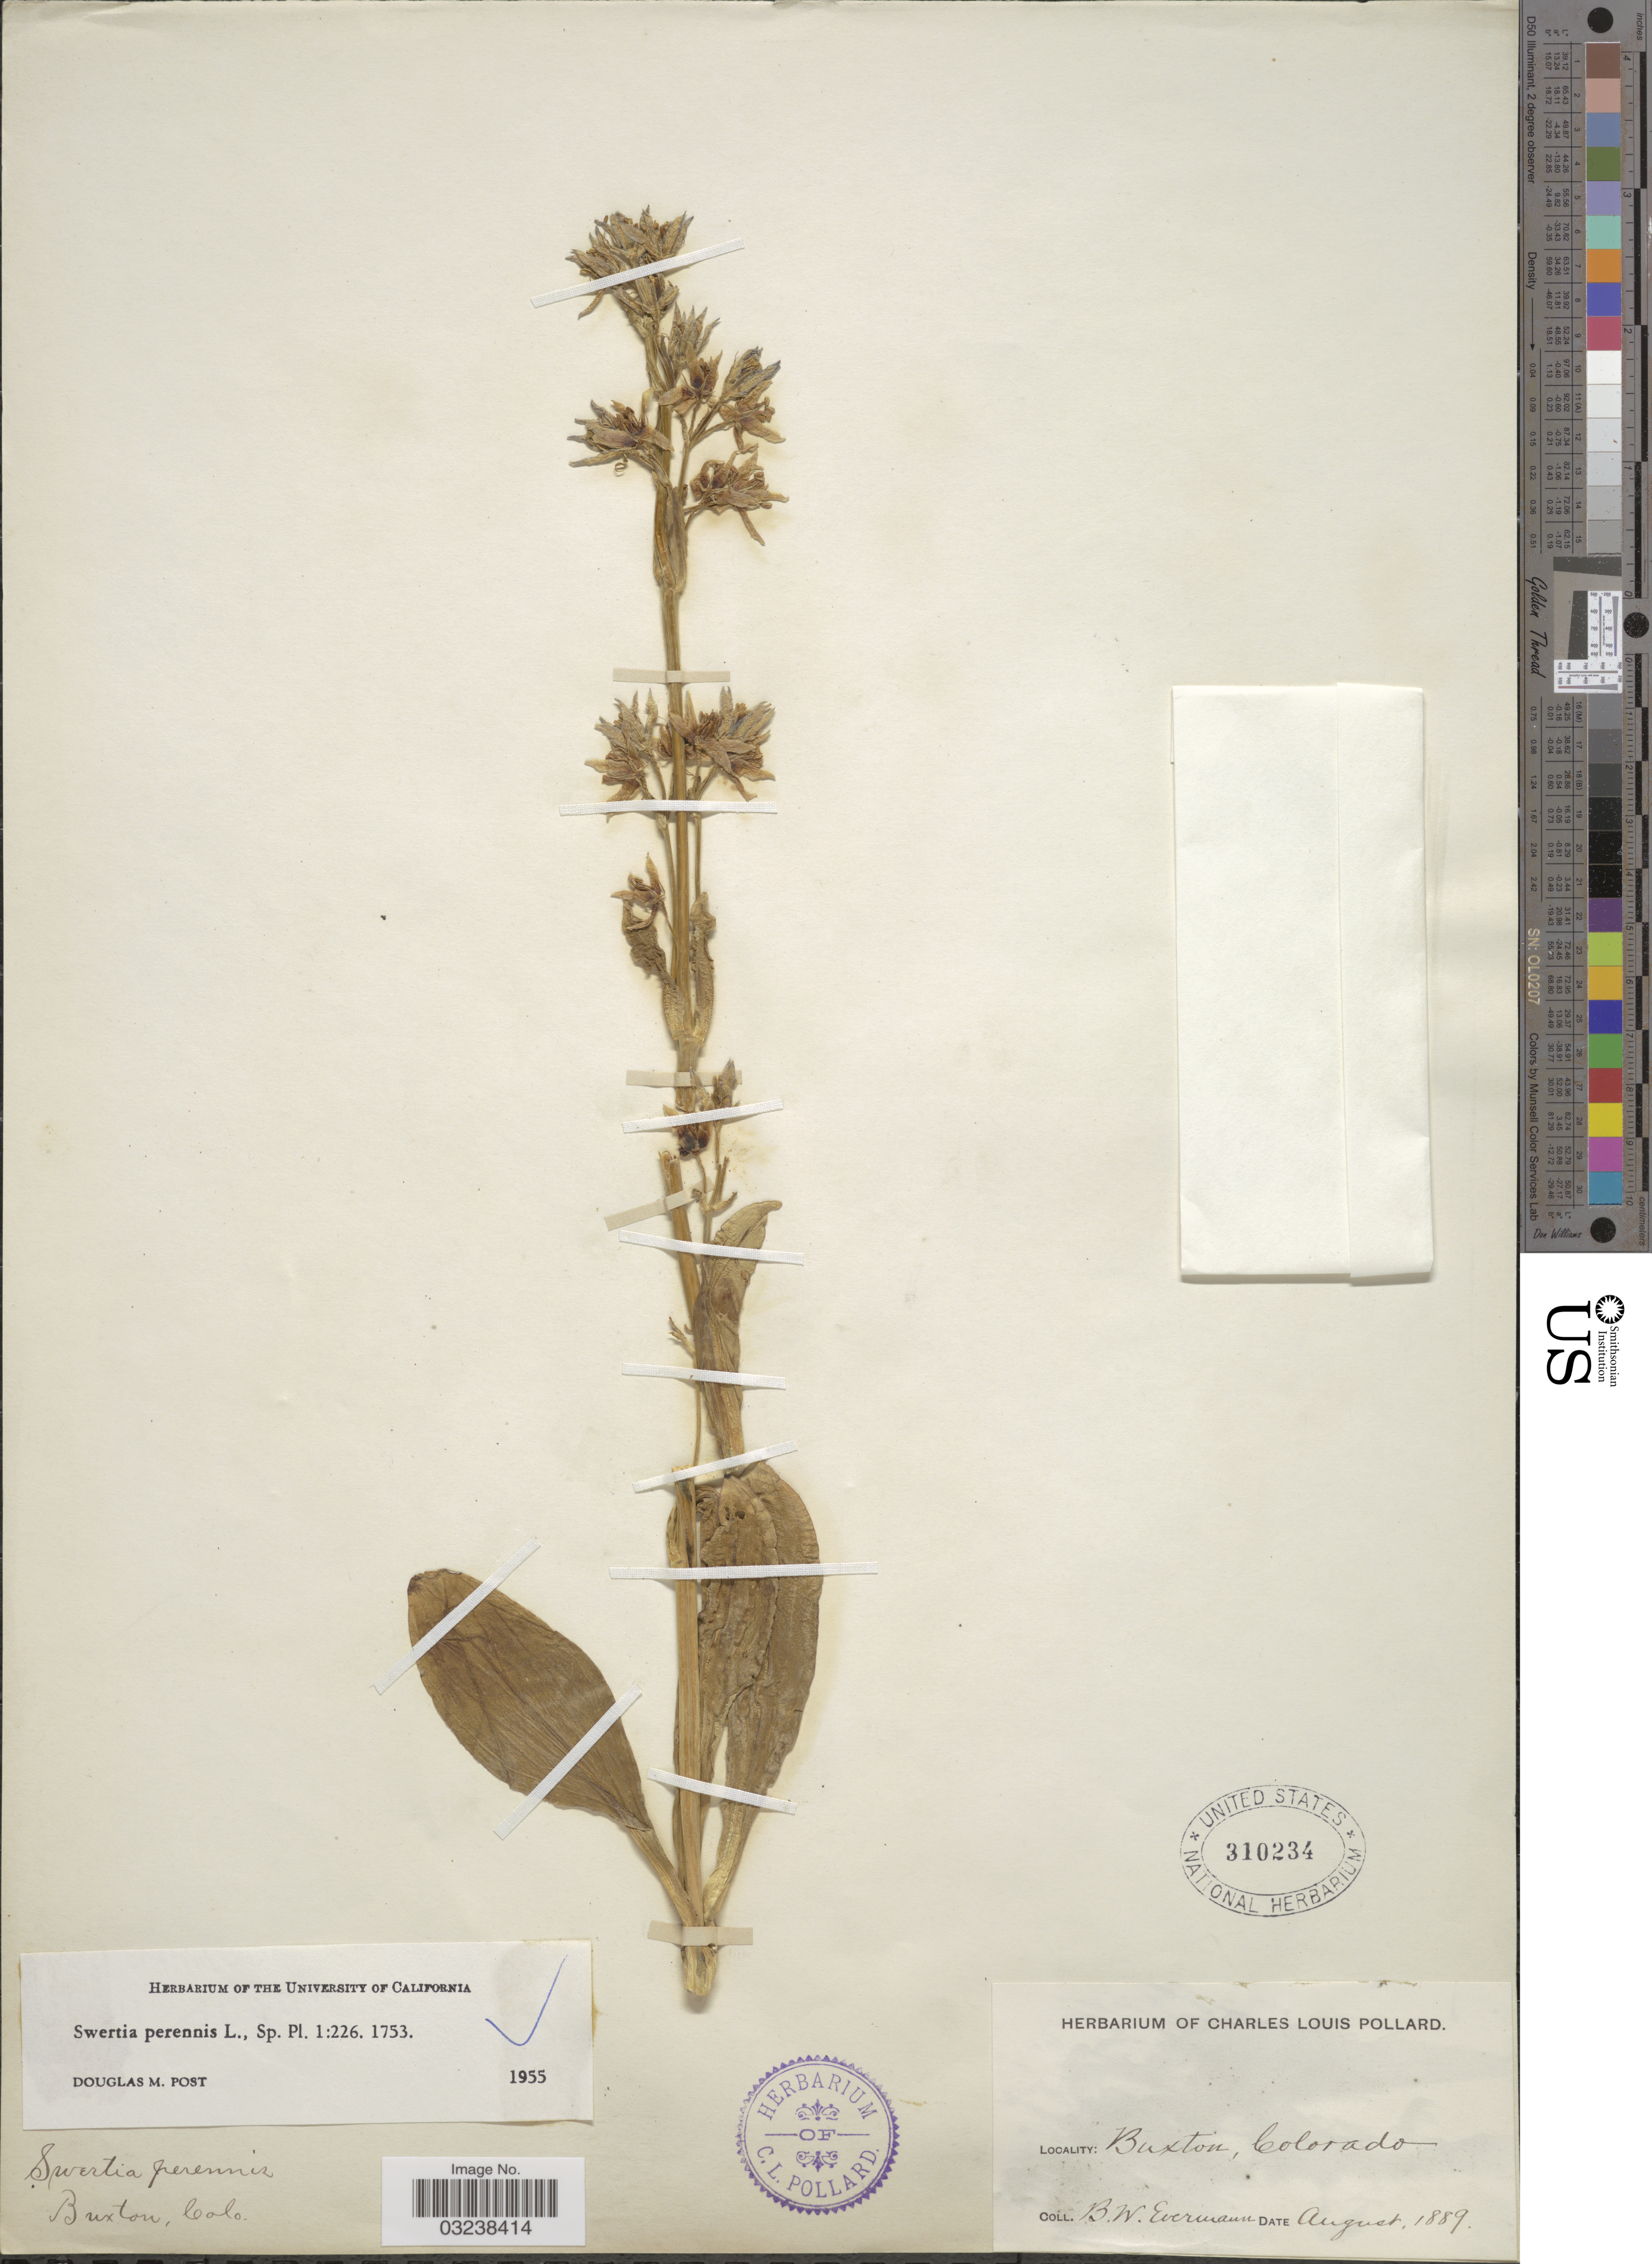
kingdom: Plantae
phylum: Tracheophyta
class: Magnoliopsida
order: Gentianales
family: Gentianaceae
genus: Swertia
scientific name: Swertia perennis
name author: L.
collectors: B. W. Evermann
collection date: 1889-08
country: United States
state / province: Colorado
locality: Buxton.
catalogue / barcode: US 310234